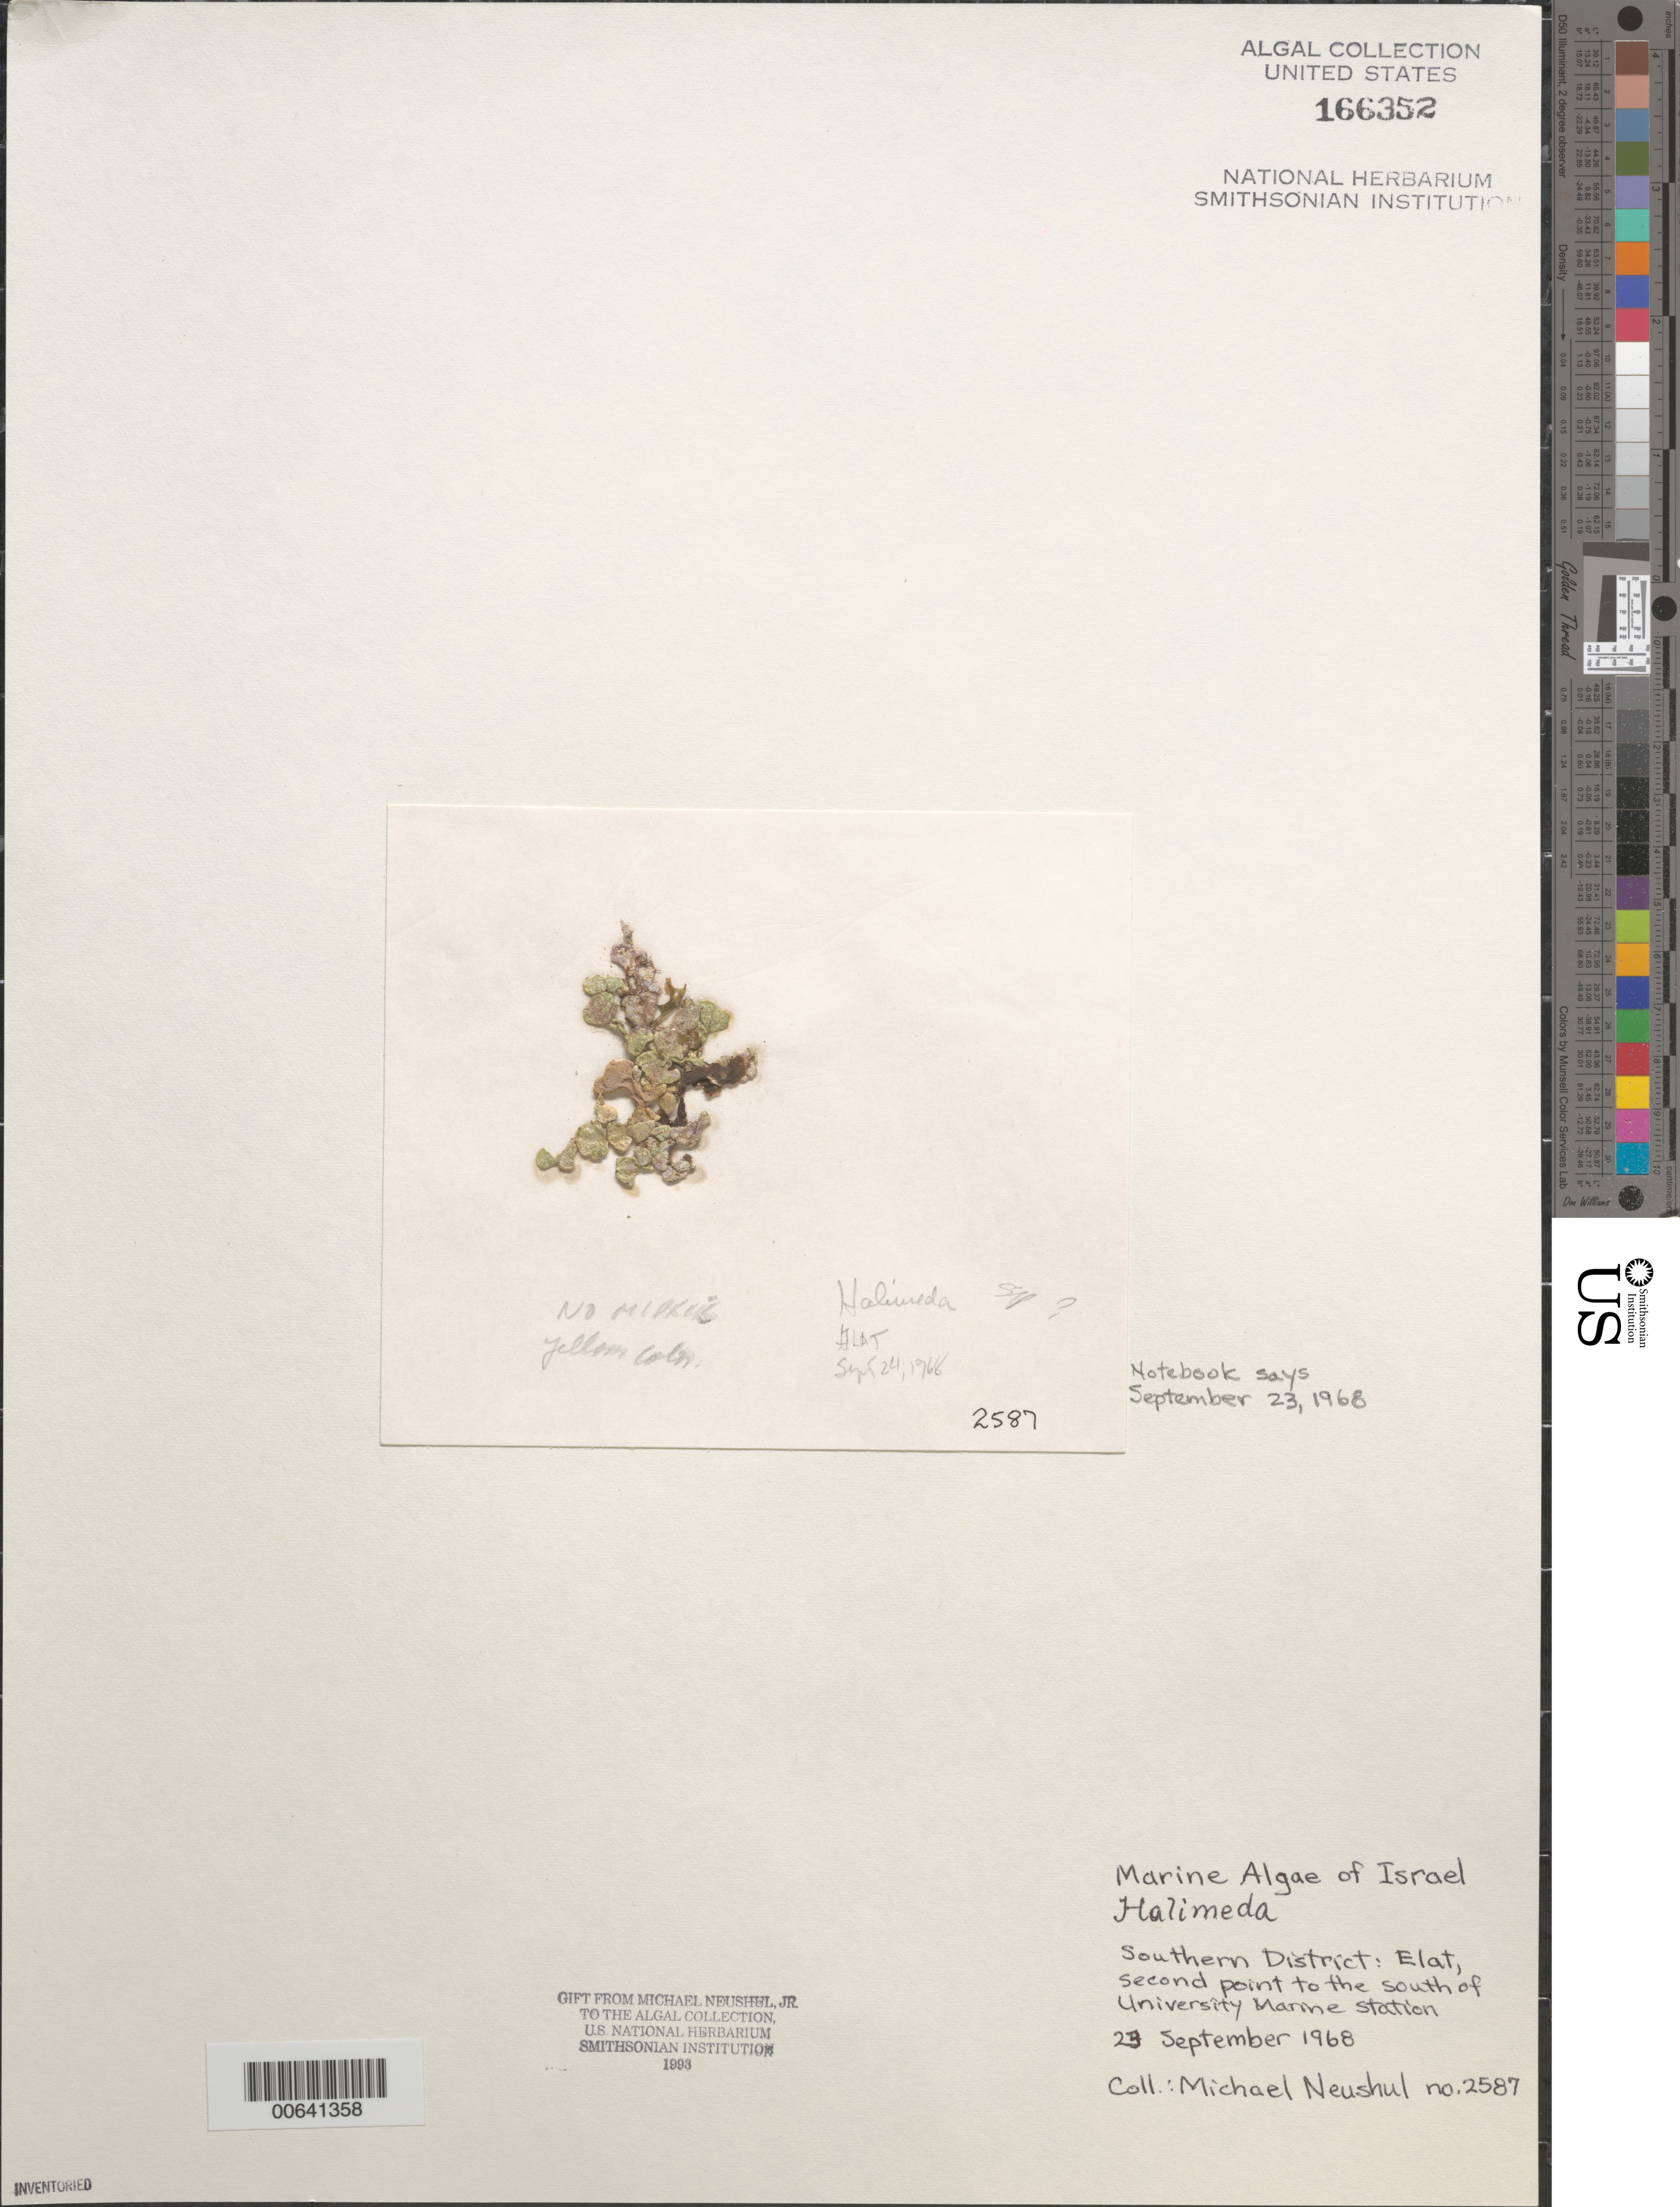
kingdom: Plantae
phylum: Chlorophyta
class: Ulvophyceae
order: Bryopsidales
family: Halimedaceae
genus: Halimeda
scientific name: Halimeda sp.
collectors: M. Neushul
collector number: Neushul 2587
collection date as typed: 23 Sep 1968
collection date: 1968-09-23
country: Israel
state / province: Southern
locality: Elat (Eilat), second point south of University Marine Station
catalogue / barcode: US 166352